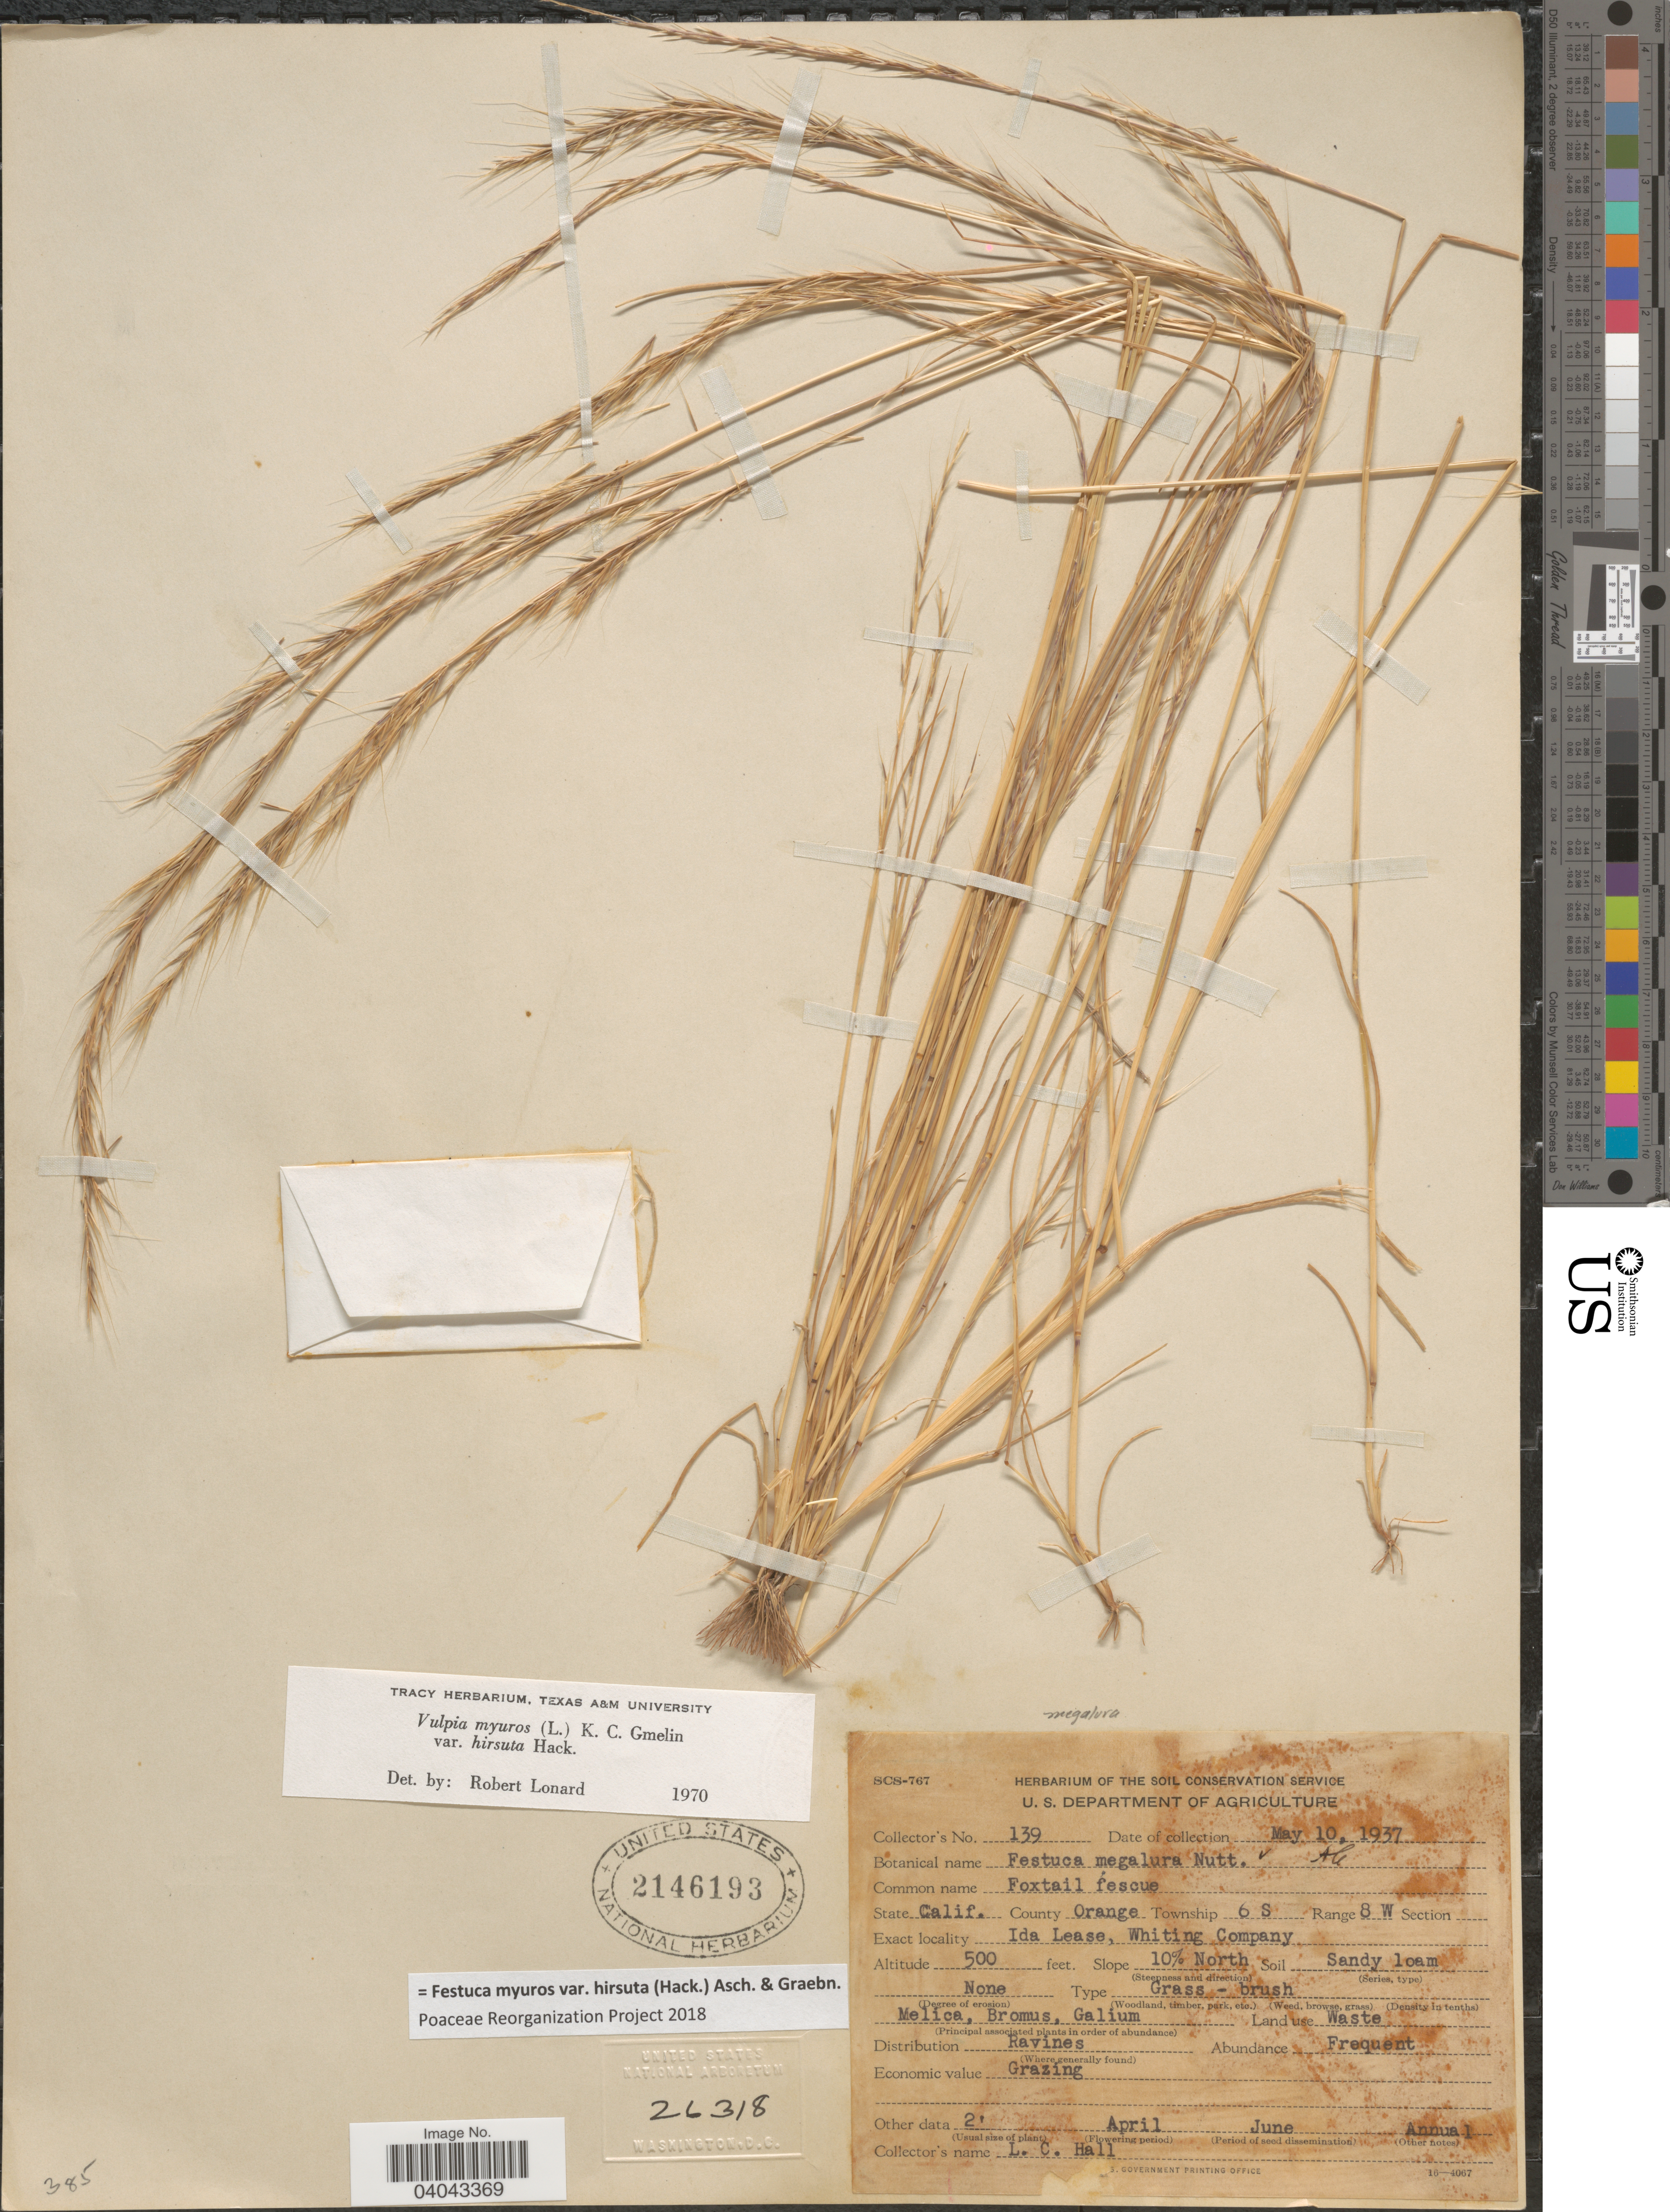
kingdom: Plantae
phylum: Tracheophyta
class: Liliopsida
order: Poales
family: Poaceae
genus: Festuca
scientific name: Festuca myuros var. hirsuta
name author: (Hack.) Asch. & Graebn.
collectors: L. Hall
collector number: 139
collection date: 1937-05-10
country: United States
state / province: California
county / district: Orange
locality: County Orange. Township 6 S Range 8 W. Ida Lease, Whiting Company. Slope 10% North.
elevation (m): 152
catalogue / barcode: US 2146193